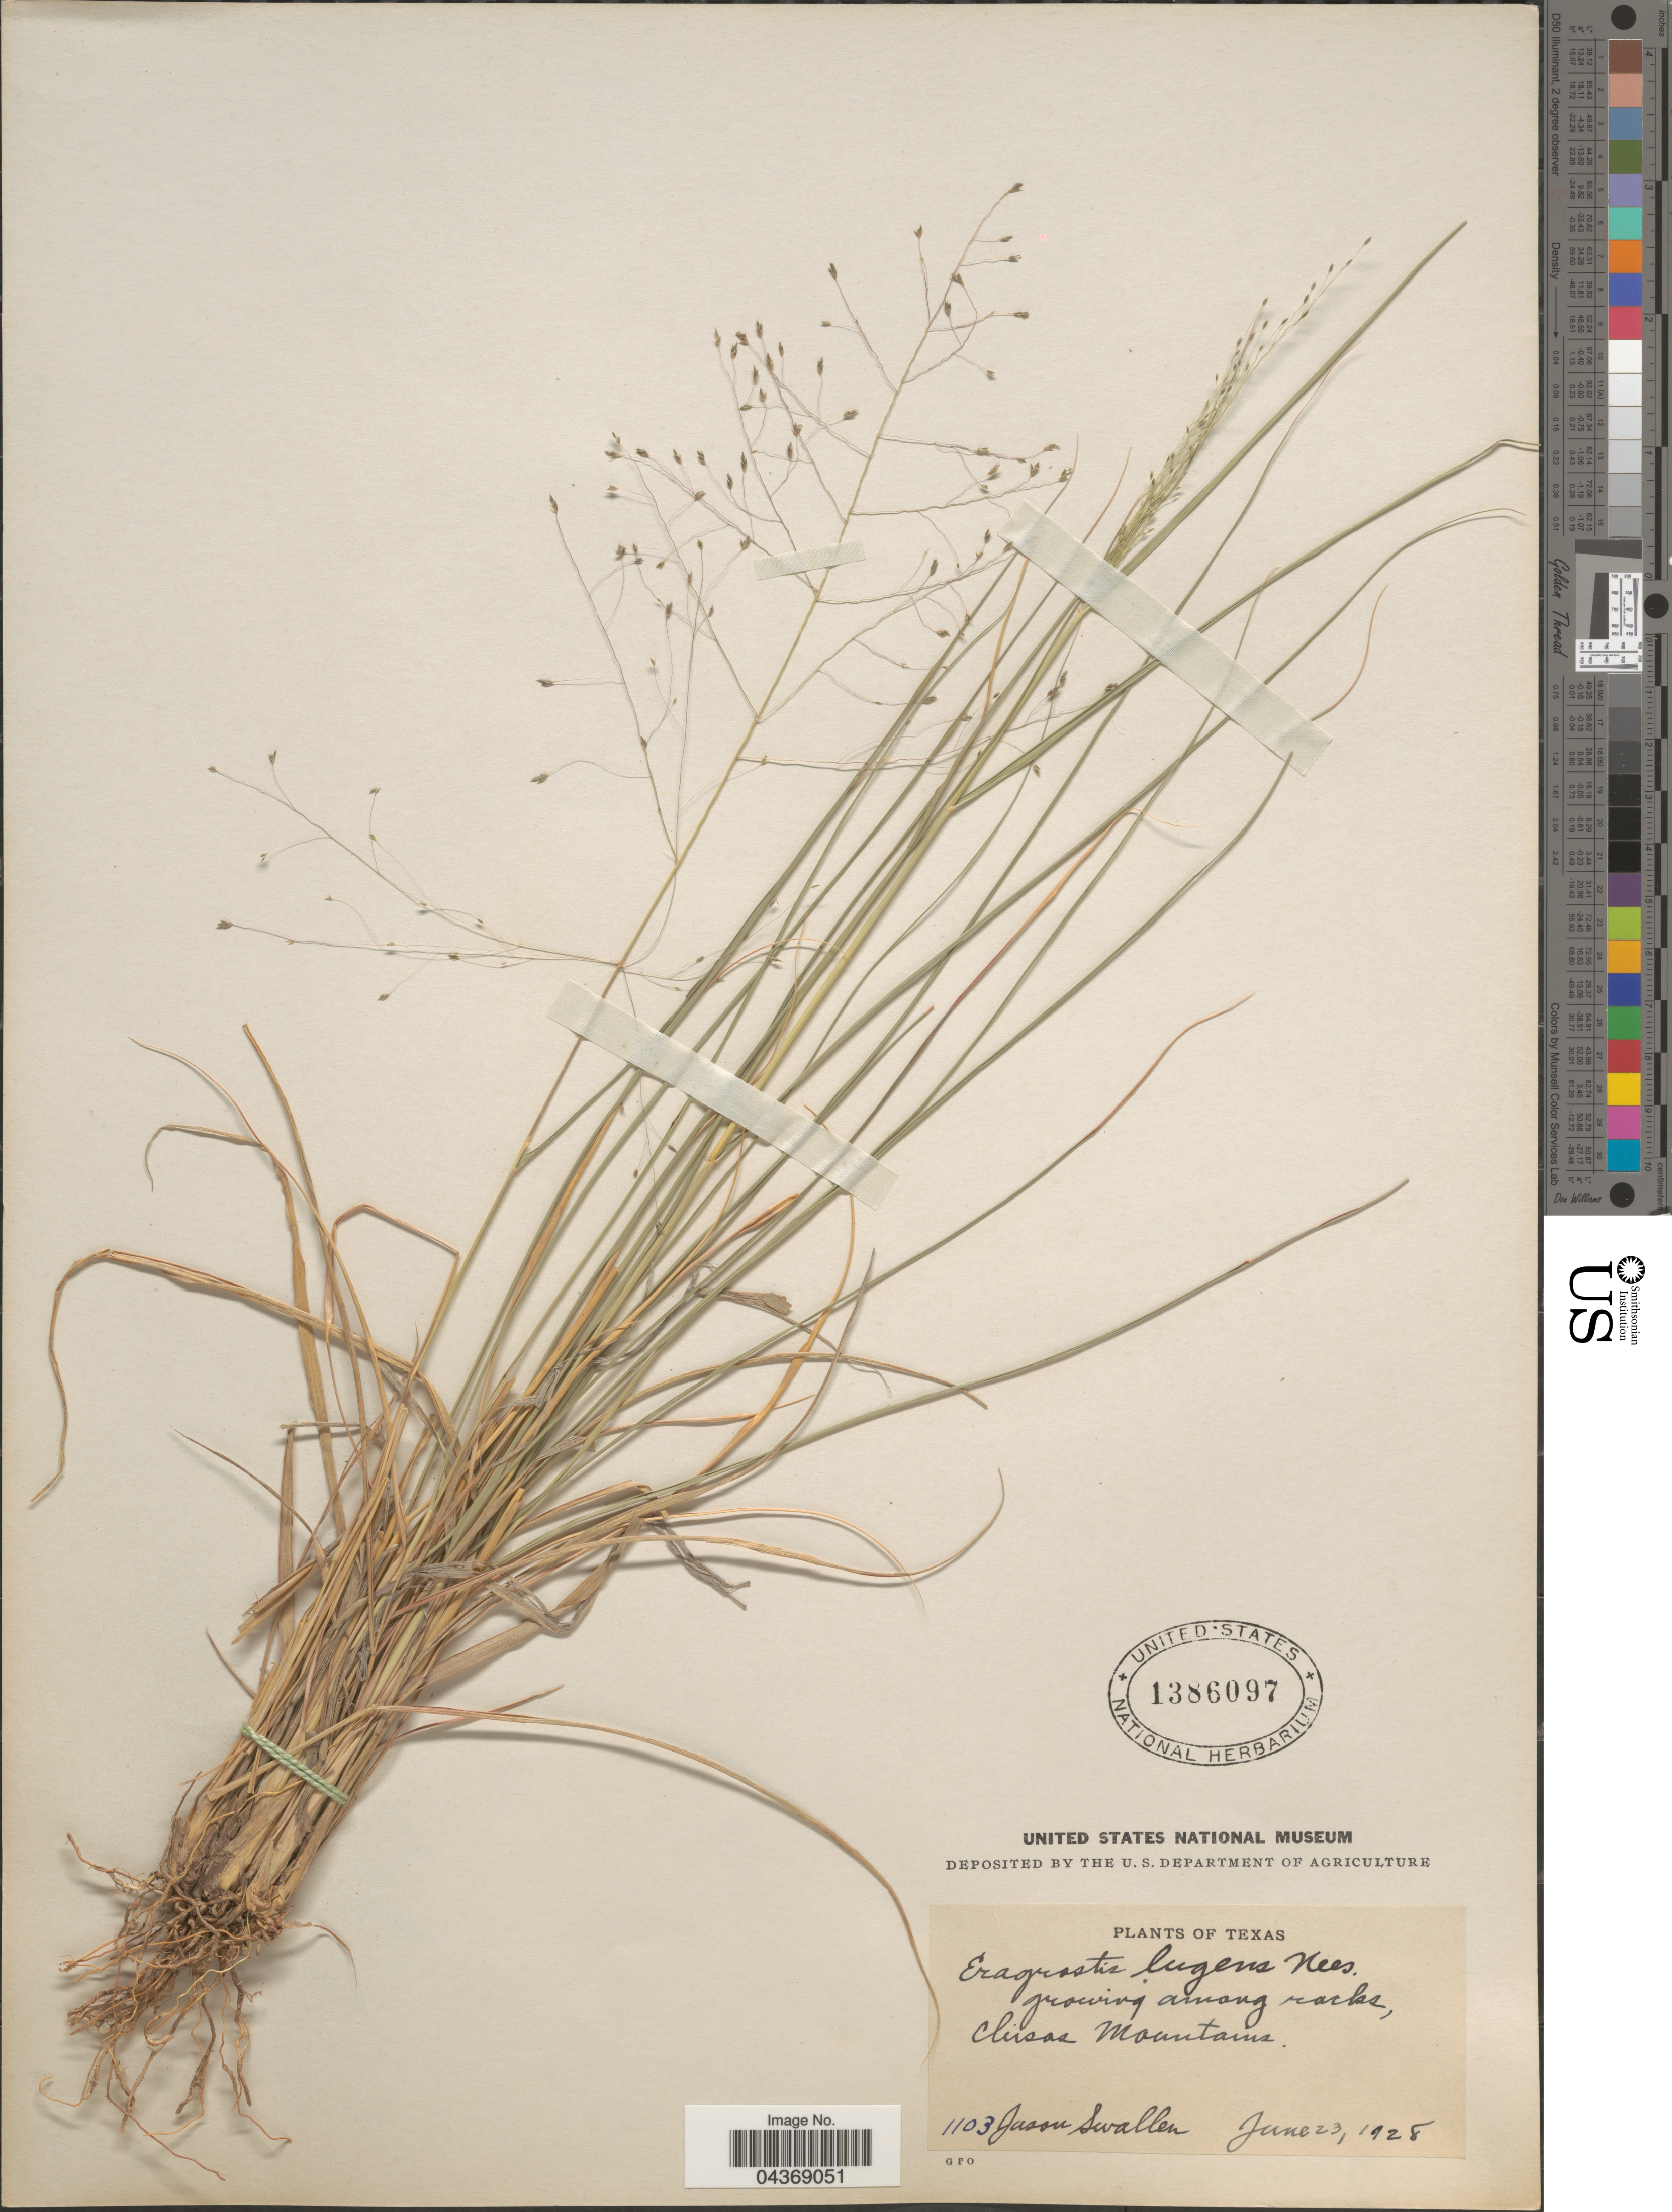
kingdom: Plantae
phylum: Tracheophyta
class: Liliopsida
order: Poales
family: Poaceae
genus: Eragrostis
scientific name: Eragrostis intermedia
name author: Hitchc.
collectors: J. R. Swallen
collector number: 1103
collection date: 1928-06-23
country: United States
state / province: Texas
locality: Growing among rocks, Chisos Mountains.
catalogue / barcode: US 1386097